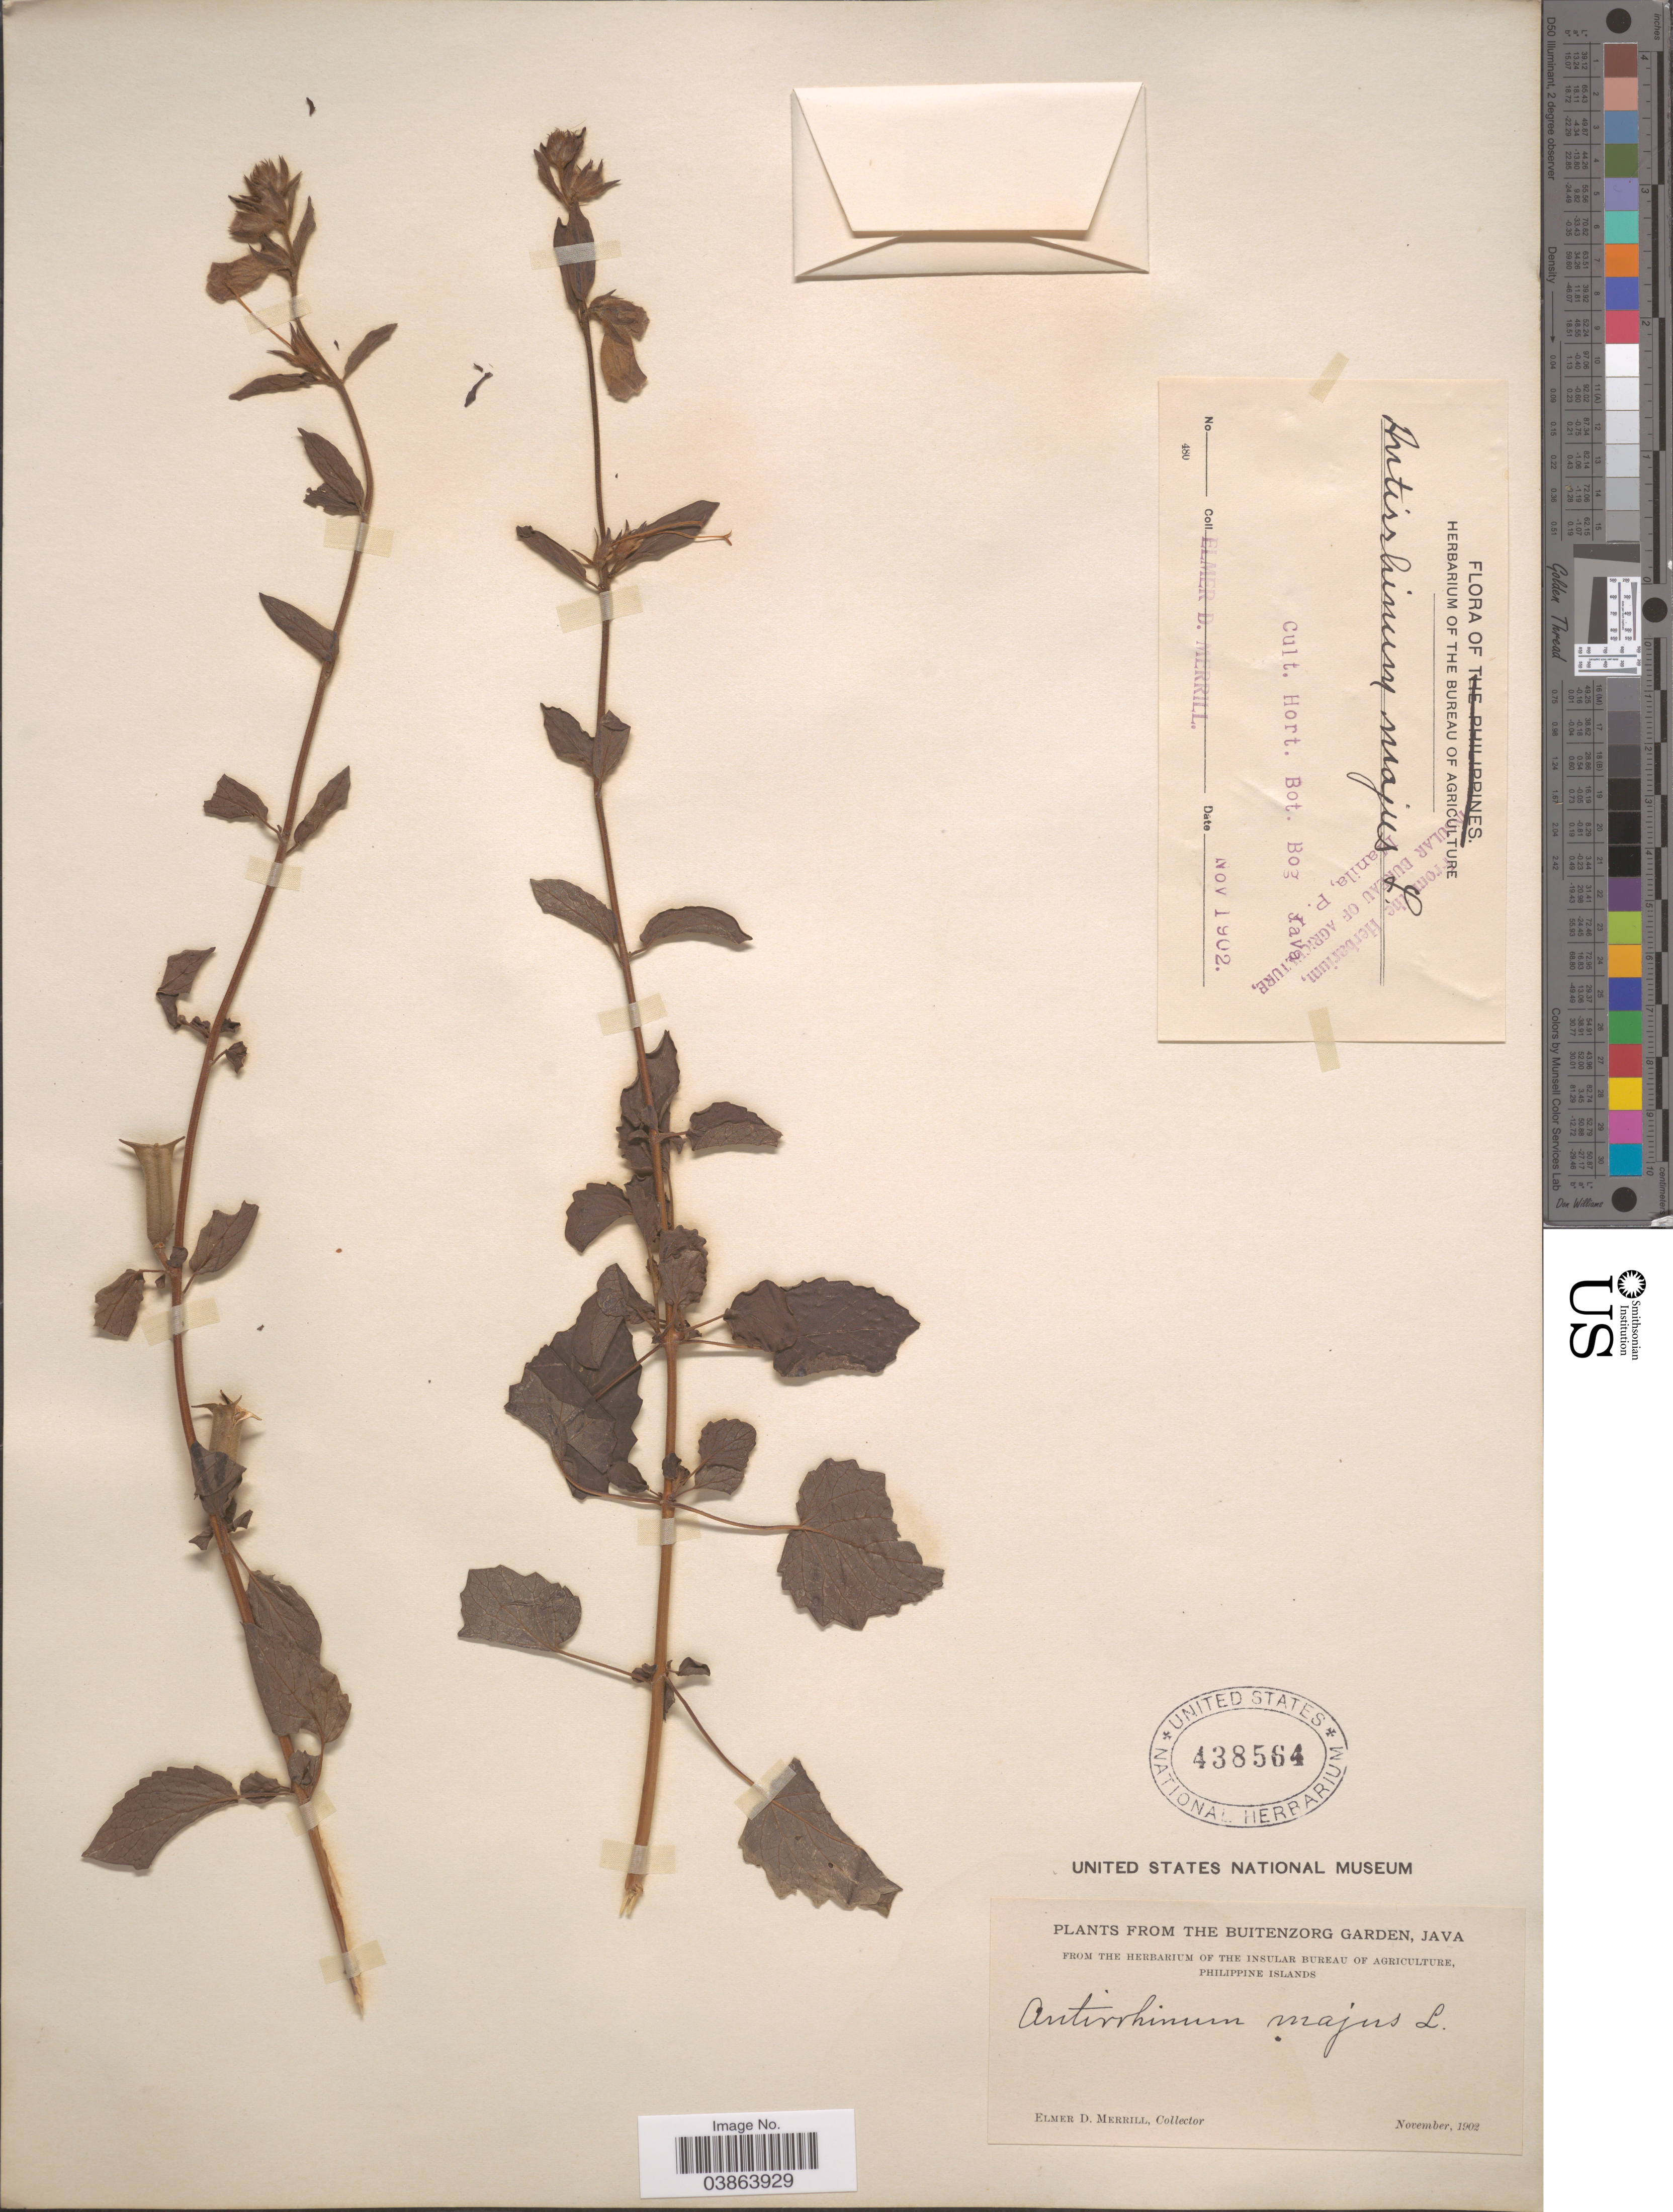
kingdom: Plantae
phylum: Tracheophyta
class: Magnoliopsida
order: Lamiales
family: Plantaginaceae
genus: Antirrhinum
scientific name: Antirrhinum majus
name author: L.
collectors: E. D. Merrill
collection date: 1902-11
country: Indonesia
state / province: Java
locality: Buitenzorg Garden.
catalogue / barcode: US 438564